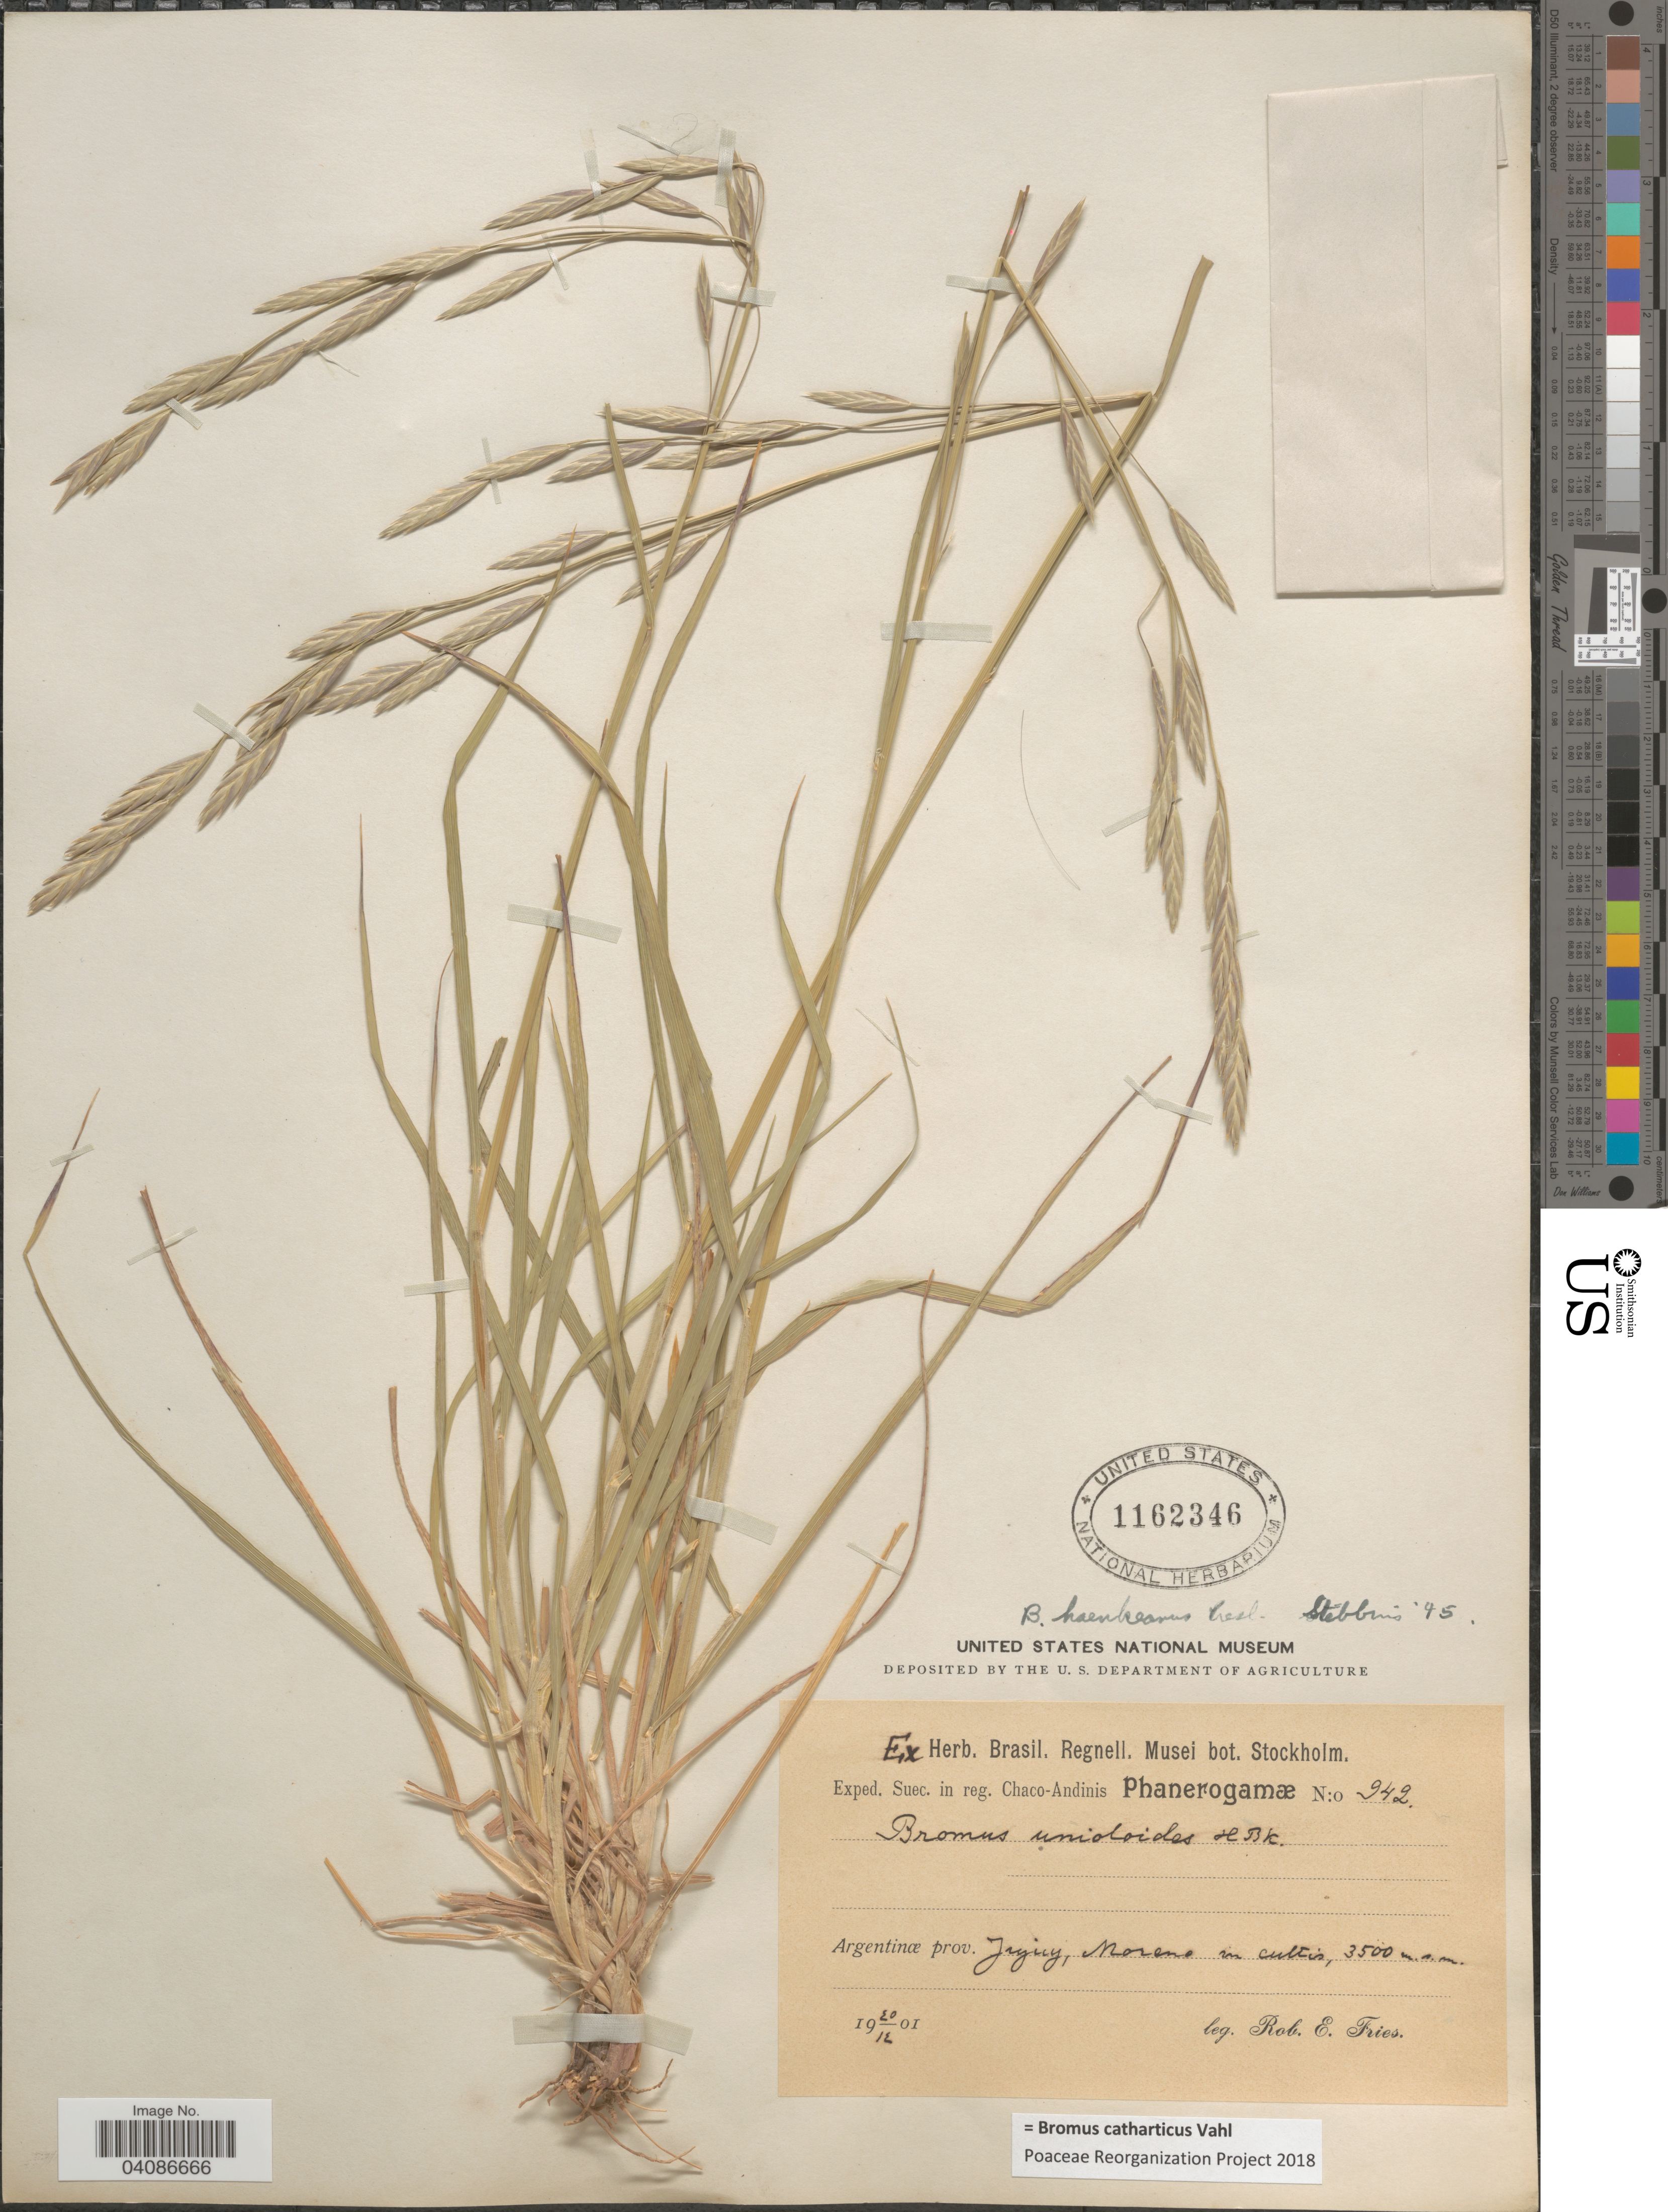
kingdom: Plantae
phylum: Tracheophyta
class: Liliopsida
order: Poales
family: Poaceae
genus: Bromus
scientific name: Bromus catharticus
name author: Vahl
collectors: R. E. Fries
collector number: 942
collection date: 1901-12-20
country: Argentina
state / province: Jujuy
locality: Exped. Suec. in reg. Chaco-Andinis Phanerogamæ. Moreno in cultis.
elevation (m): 3500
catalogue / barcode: US 1162346